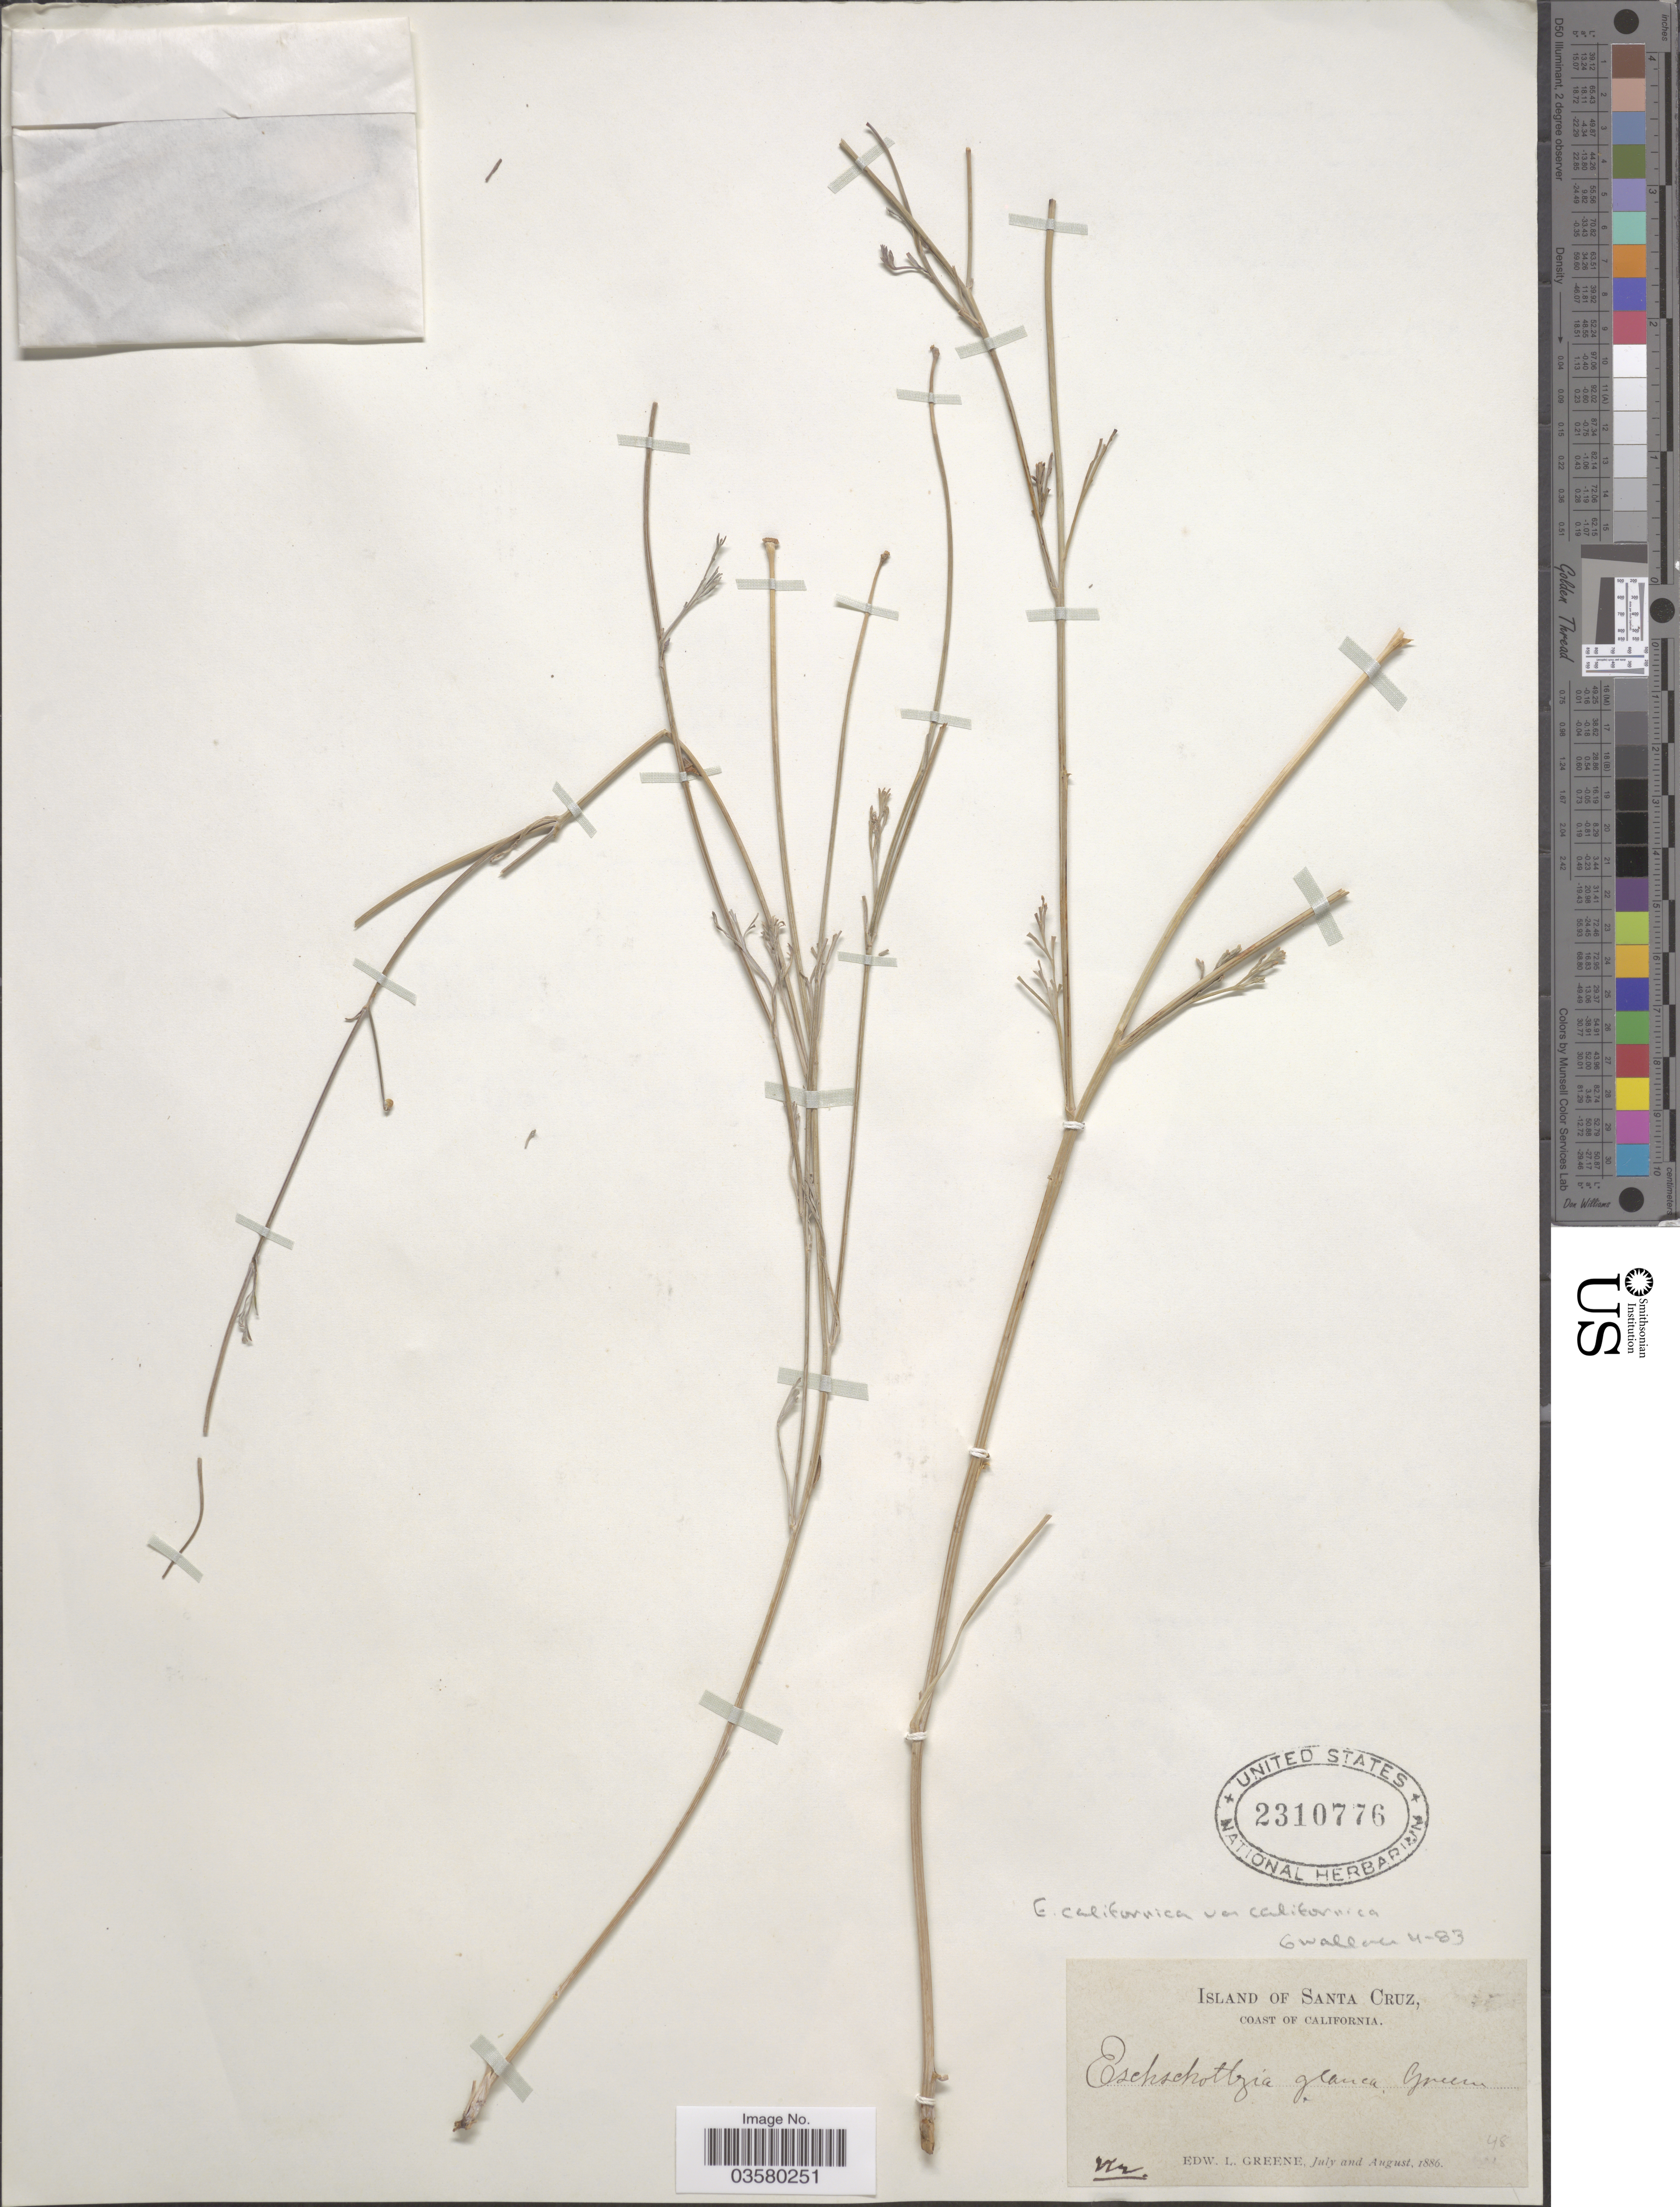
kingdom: Plantae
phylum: Tracheophyta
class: Magnoliopsida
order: Ranunculales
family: Papaveraceae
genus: Eschscholzia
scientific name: Eschscholzia californica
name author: Cham.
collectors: E. L. Greene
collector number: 48/172*?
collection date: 1886-07/1886-08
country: United States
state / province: California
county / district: Santa Barbara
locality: Island of Santa Cruz.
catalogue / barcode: US 2310776